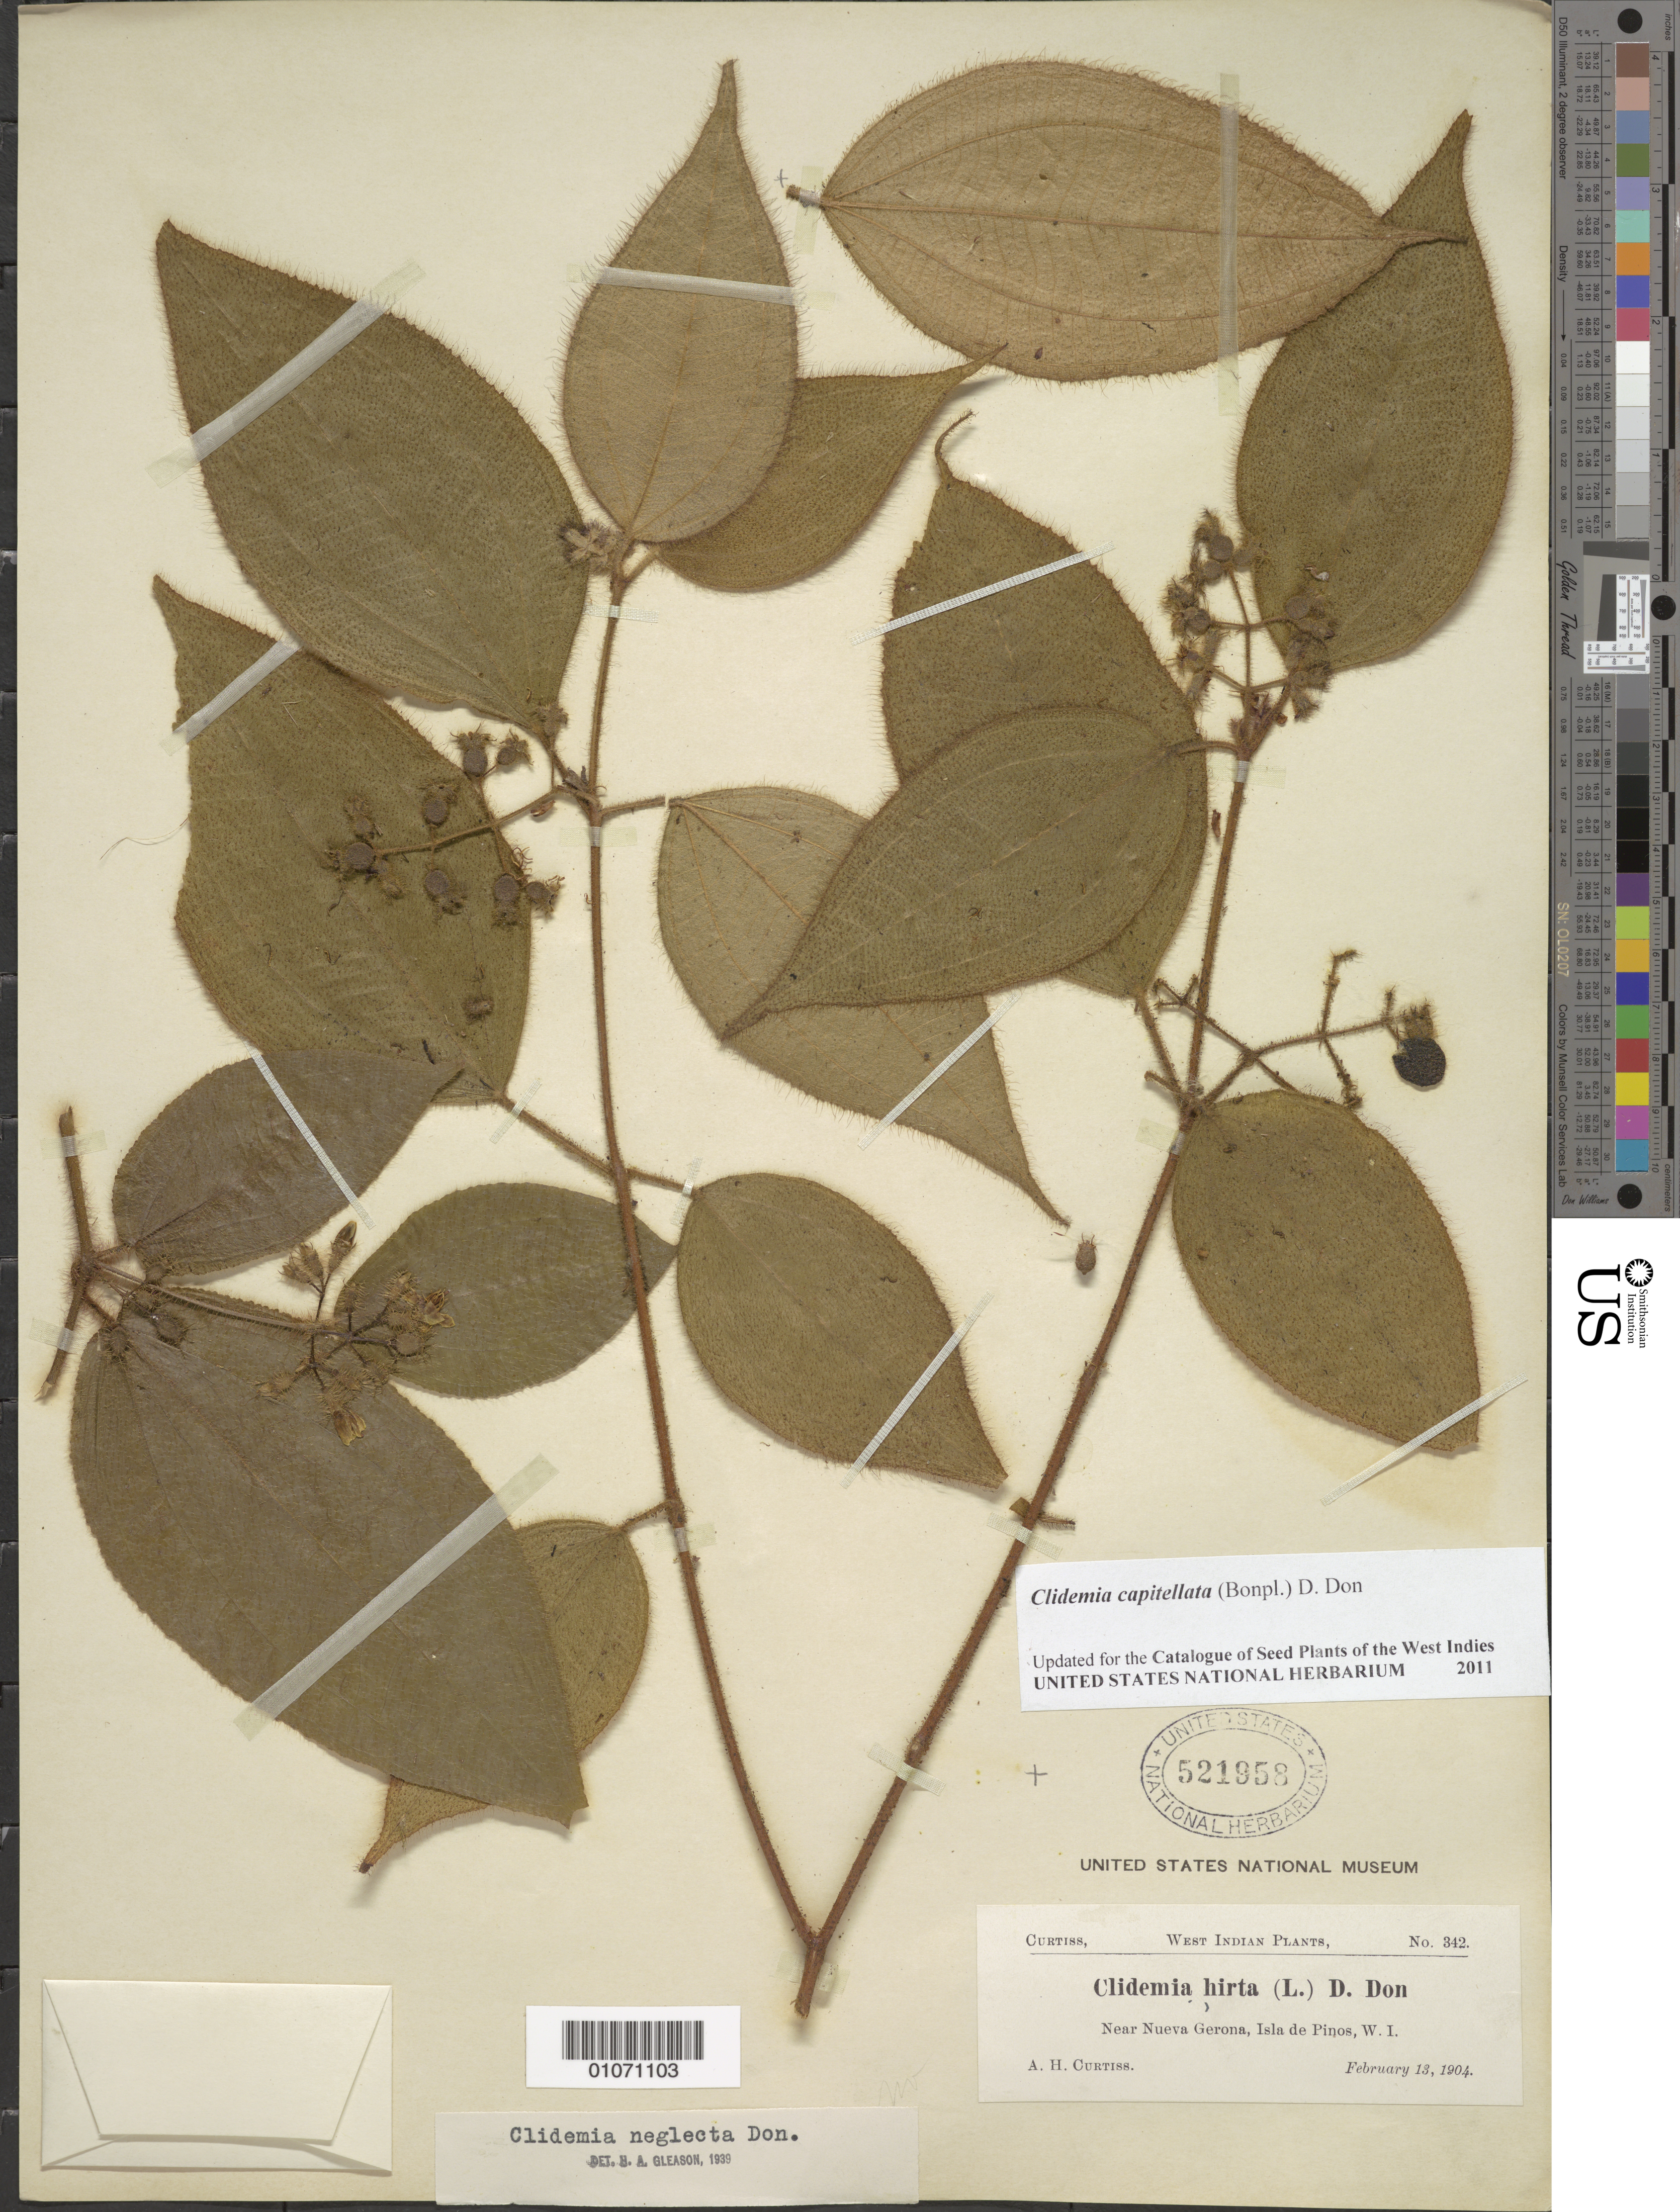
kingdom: Plantae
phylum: Tracheophyta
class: Magnoliopsida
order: Myrtales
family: Melastomataceae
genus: Miconia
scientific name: Miconia crenata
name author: (Vahl) Michelang.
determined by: Ferreira-Alves, R.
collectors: A. H. Curtiss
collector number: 342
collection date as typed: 13 Feb 1904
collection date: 1904-02-13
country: Cuba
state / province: Isla de La Juventud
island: Isla de la Juventud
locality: Nueva Gerona, near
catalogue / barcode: US 521958